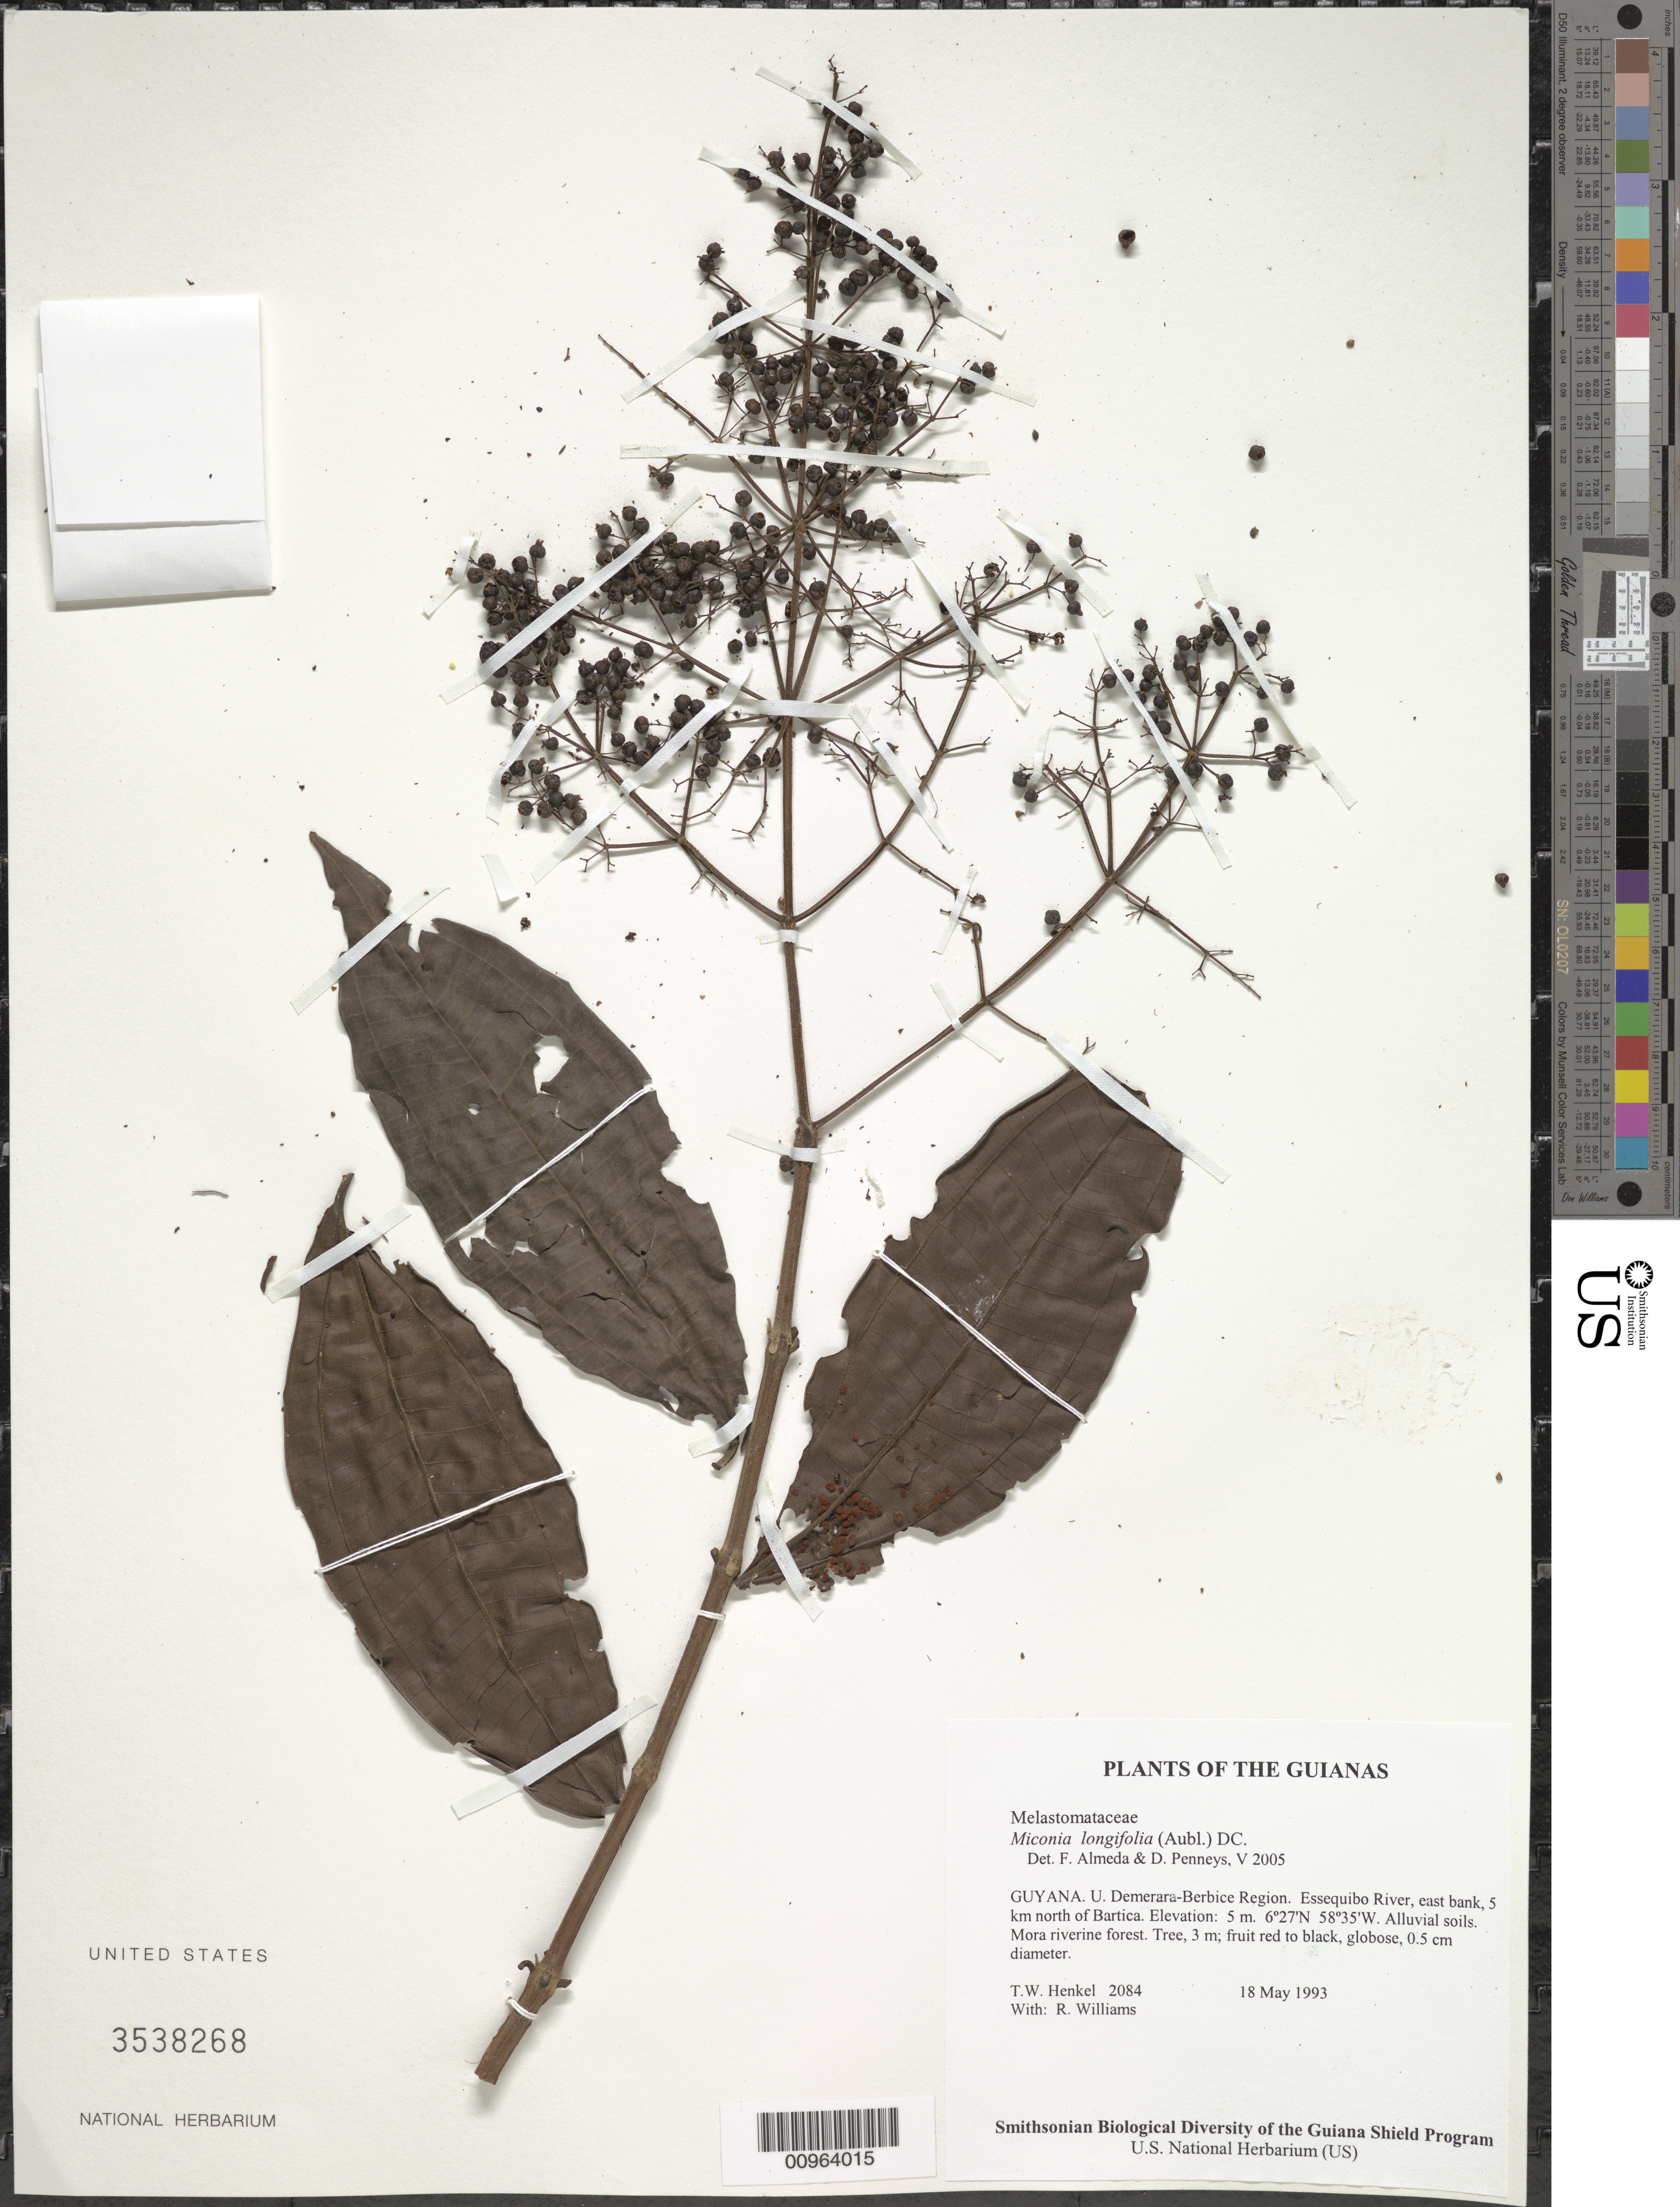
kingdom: Plantae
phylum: Tracheophyta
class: Magnoliopsida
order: Myrtales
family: Melastomataceae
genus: Miconia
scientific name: Miconia longifolia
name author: (Aubl.) DC.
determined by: Almeda, F.; Penneys, D. S.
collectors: T. Henkel & R. Williams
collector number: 2084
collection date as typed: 18 May 1993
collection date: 1993-05-18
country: Guyana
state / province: U. Demerara-Berbice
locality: Essequibo River, east bank, 5 km north of Bartica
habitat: Alluvial soils. Mora riverine forest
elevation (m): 5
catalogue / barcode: US 3538268